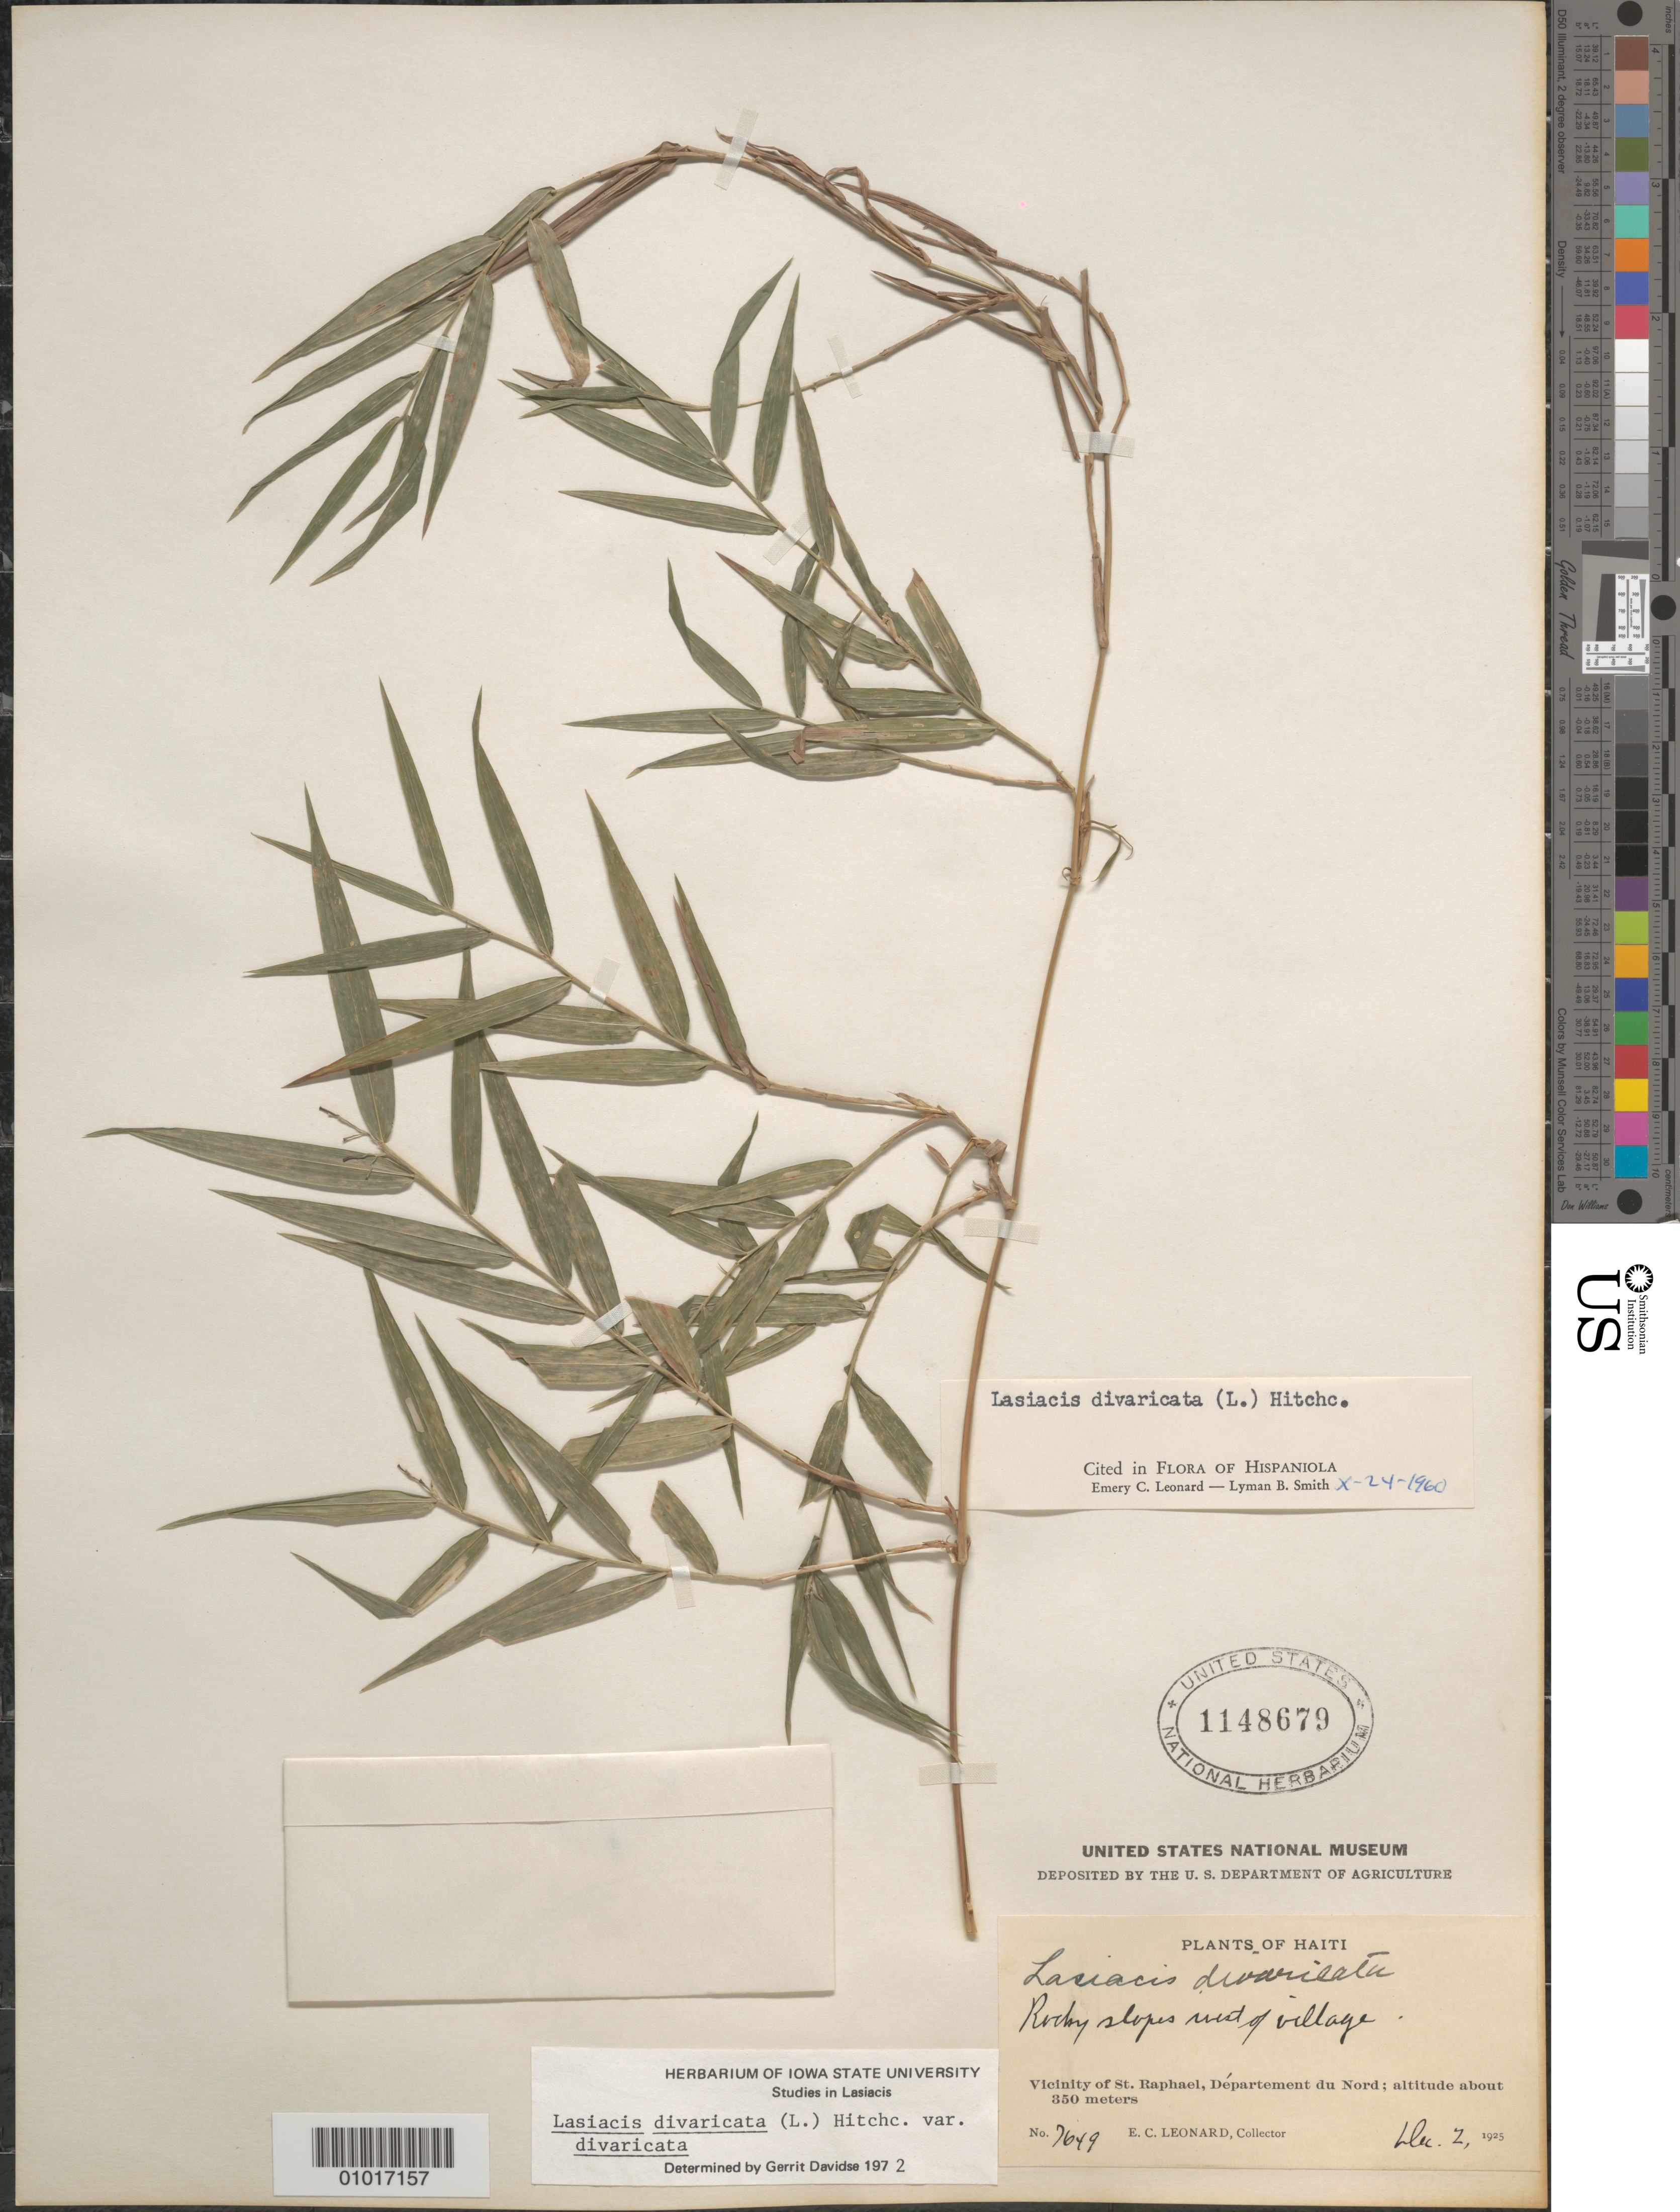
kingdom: Plantae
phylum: Tracheophyta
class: Liliopsida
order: Poales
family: Poaceae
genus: Lasiacis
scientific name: Lasiacis divaricata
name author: (L.) Hitchc.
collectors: E. C. Leonard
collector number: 7649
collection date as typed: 02 Dec 1925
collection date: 1925-12-02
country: Haiti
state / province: Nord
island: Hispaniola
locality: Vicinity of St. Raphael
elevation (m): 350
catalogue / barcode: US 1148679